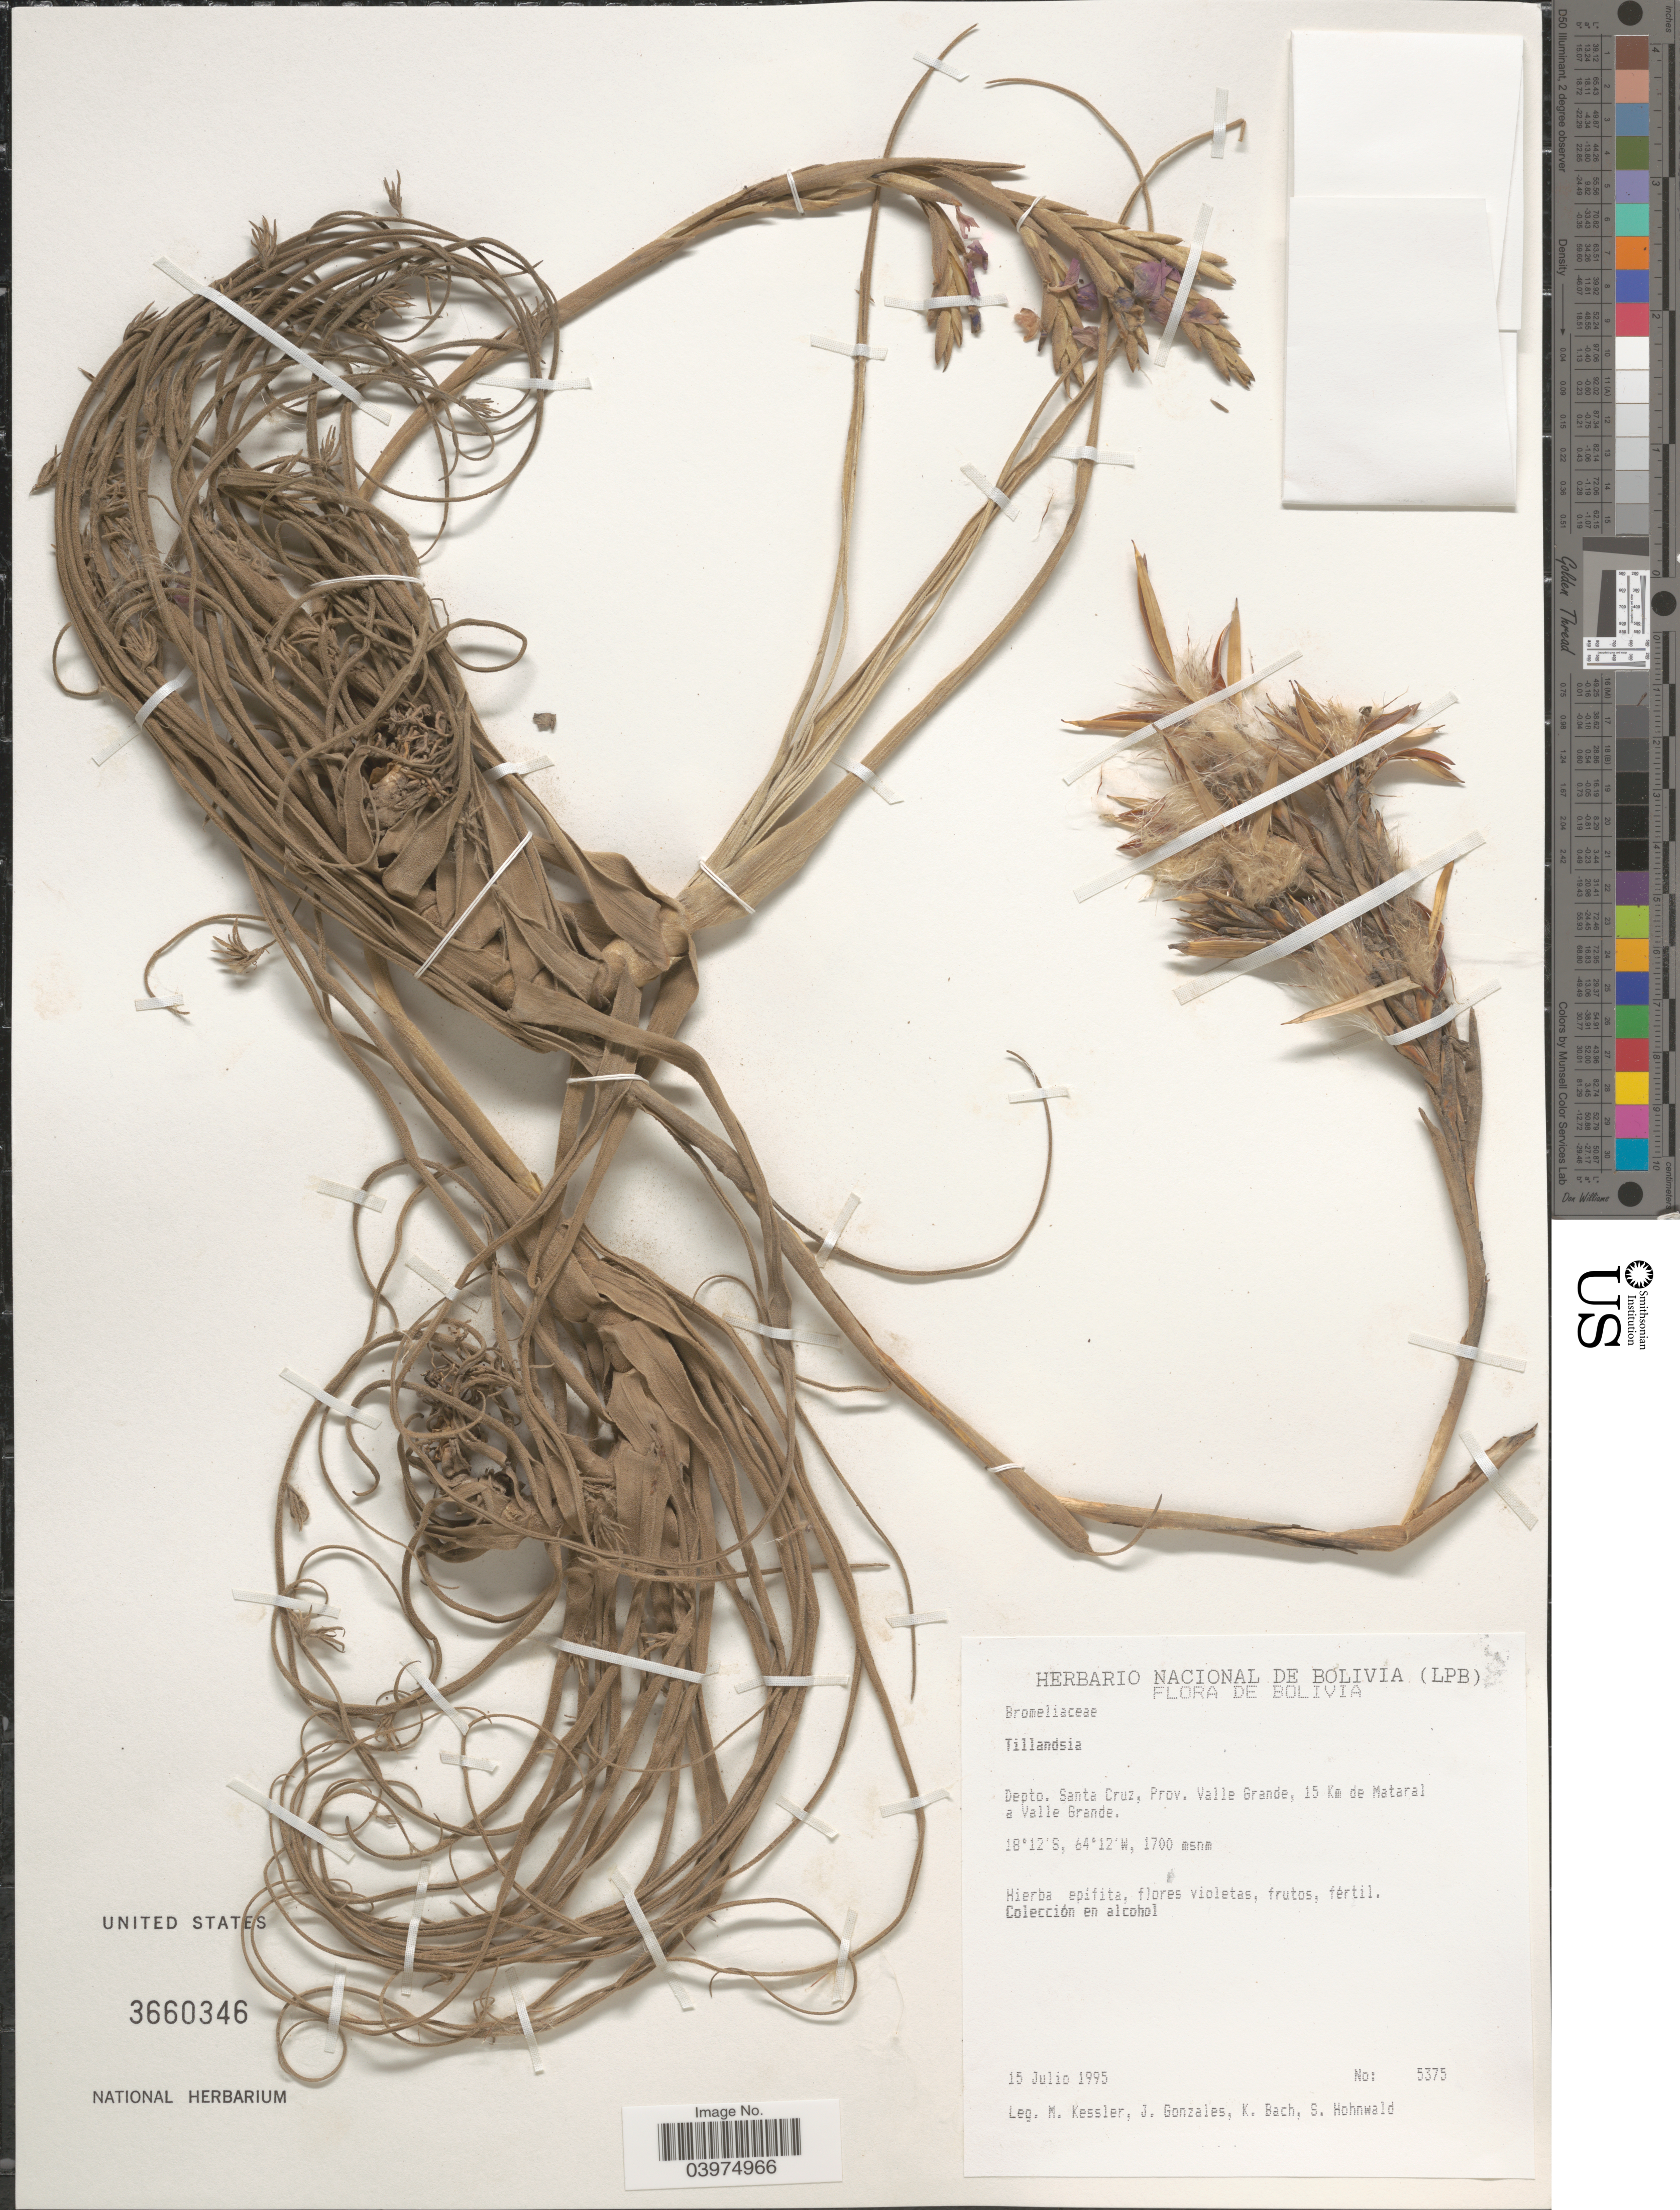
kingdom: Plantae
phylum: Tracheophyta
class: Liliopsida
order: Poales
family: Bromeliaceae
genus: Tillandsia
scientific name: Tillandsia sp.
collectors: M. Kessler, J. Gonzales, K. Bach & S. Hohnwald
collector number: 5375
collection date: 1995-07-15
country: Bolivia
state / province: Santa Cruz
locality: Depto. Santa Cruz, Prov. Valle Grande, 15 Km de Mataral a Valle Grande.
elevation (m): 1700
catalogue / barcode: US 3660346